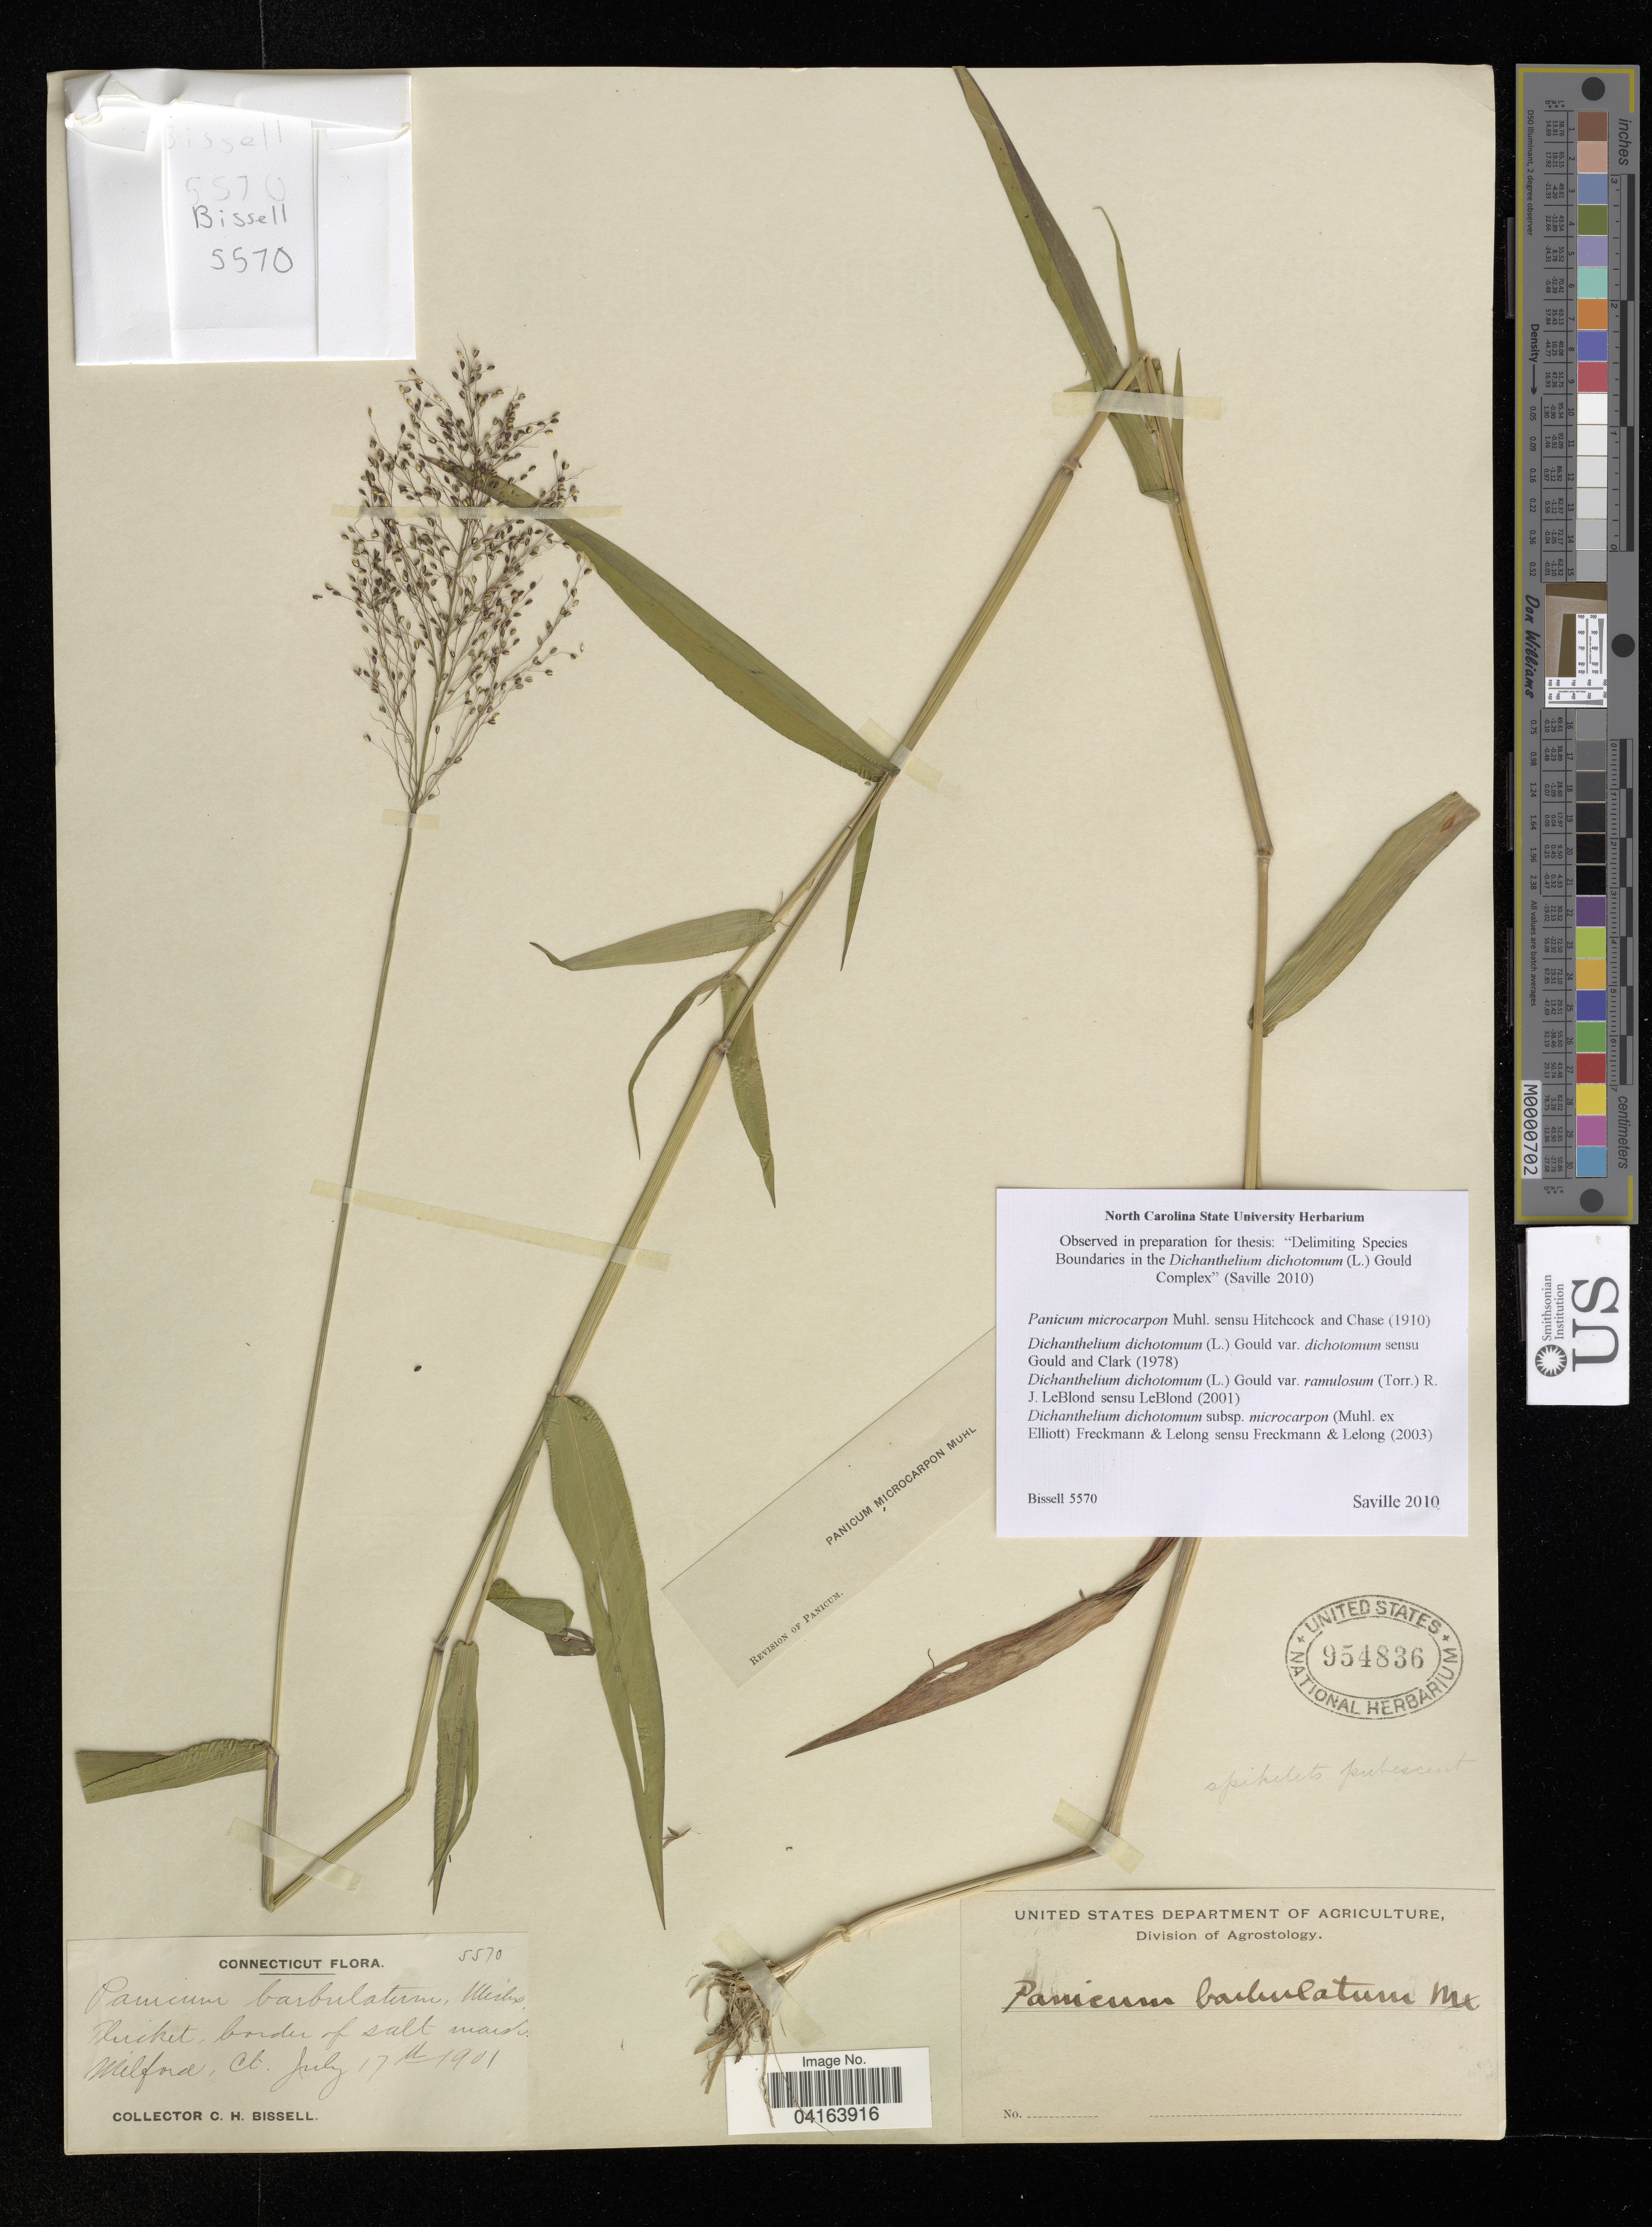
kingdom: Plantae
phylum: Tracheophyta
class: Liliopsida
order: Poales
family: Poaceae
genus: Dichanthelium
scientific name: Dichanthelium dichotomum subsp. microcarpon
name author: (Muhl. ex Elliot) Freckmann & Lelong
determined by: Saville, A. C., (NCSC), North Carolina State University (UNITED STATES)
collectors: C. Bissell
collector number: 5570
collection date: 1901-07-17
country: United States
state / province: Connecticut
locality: Border of salt marsh. Milford.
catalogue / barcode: US 954836